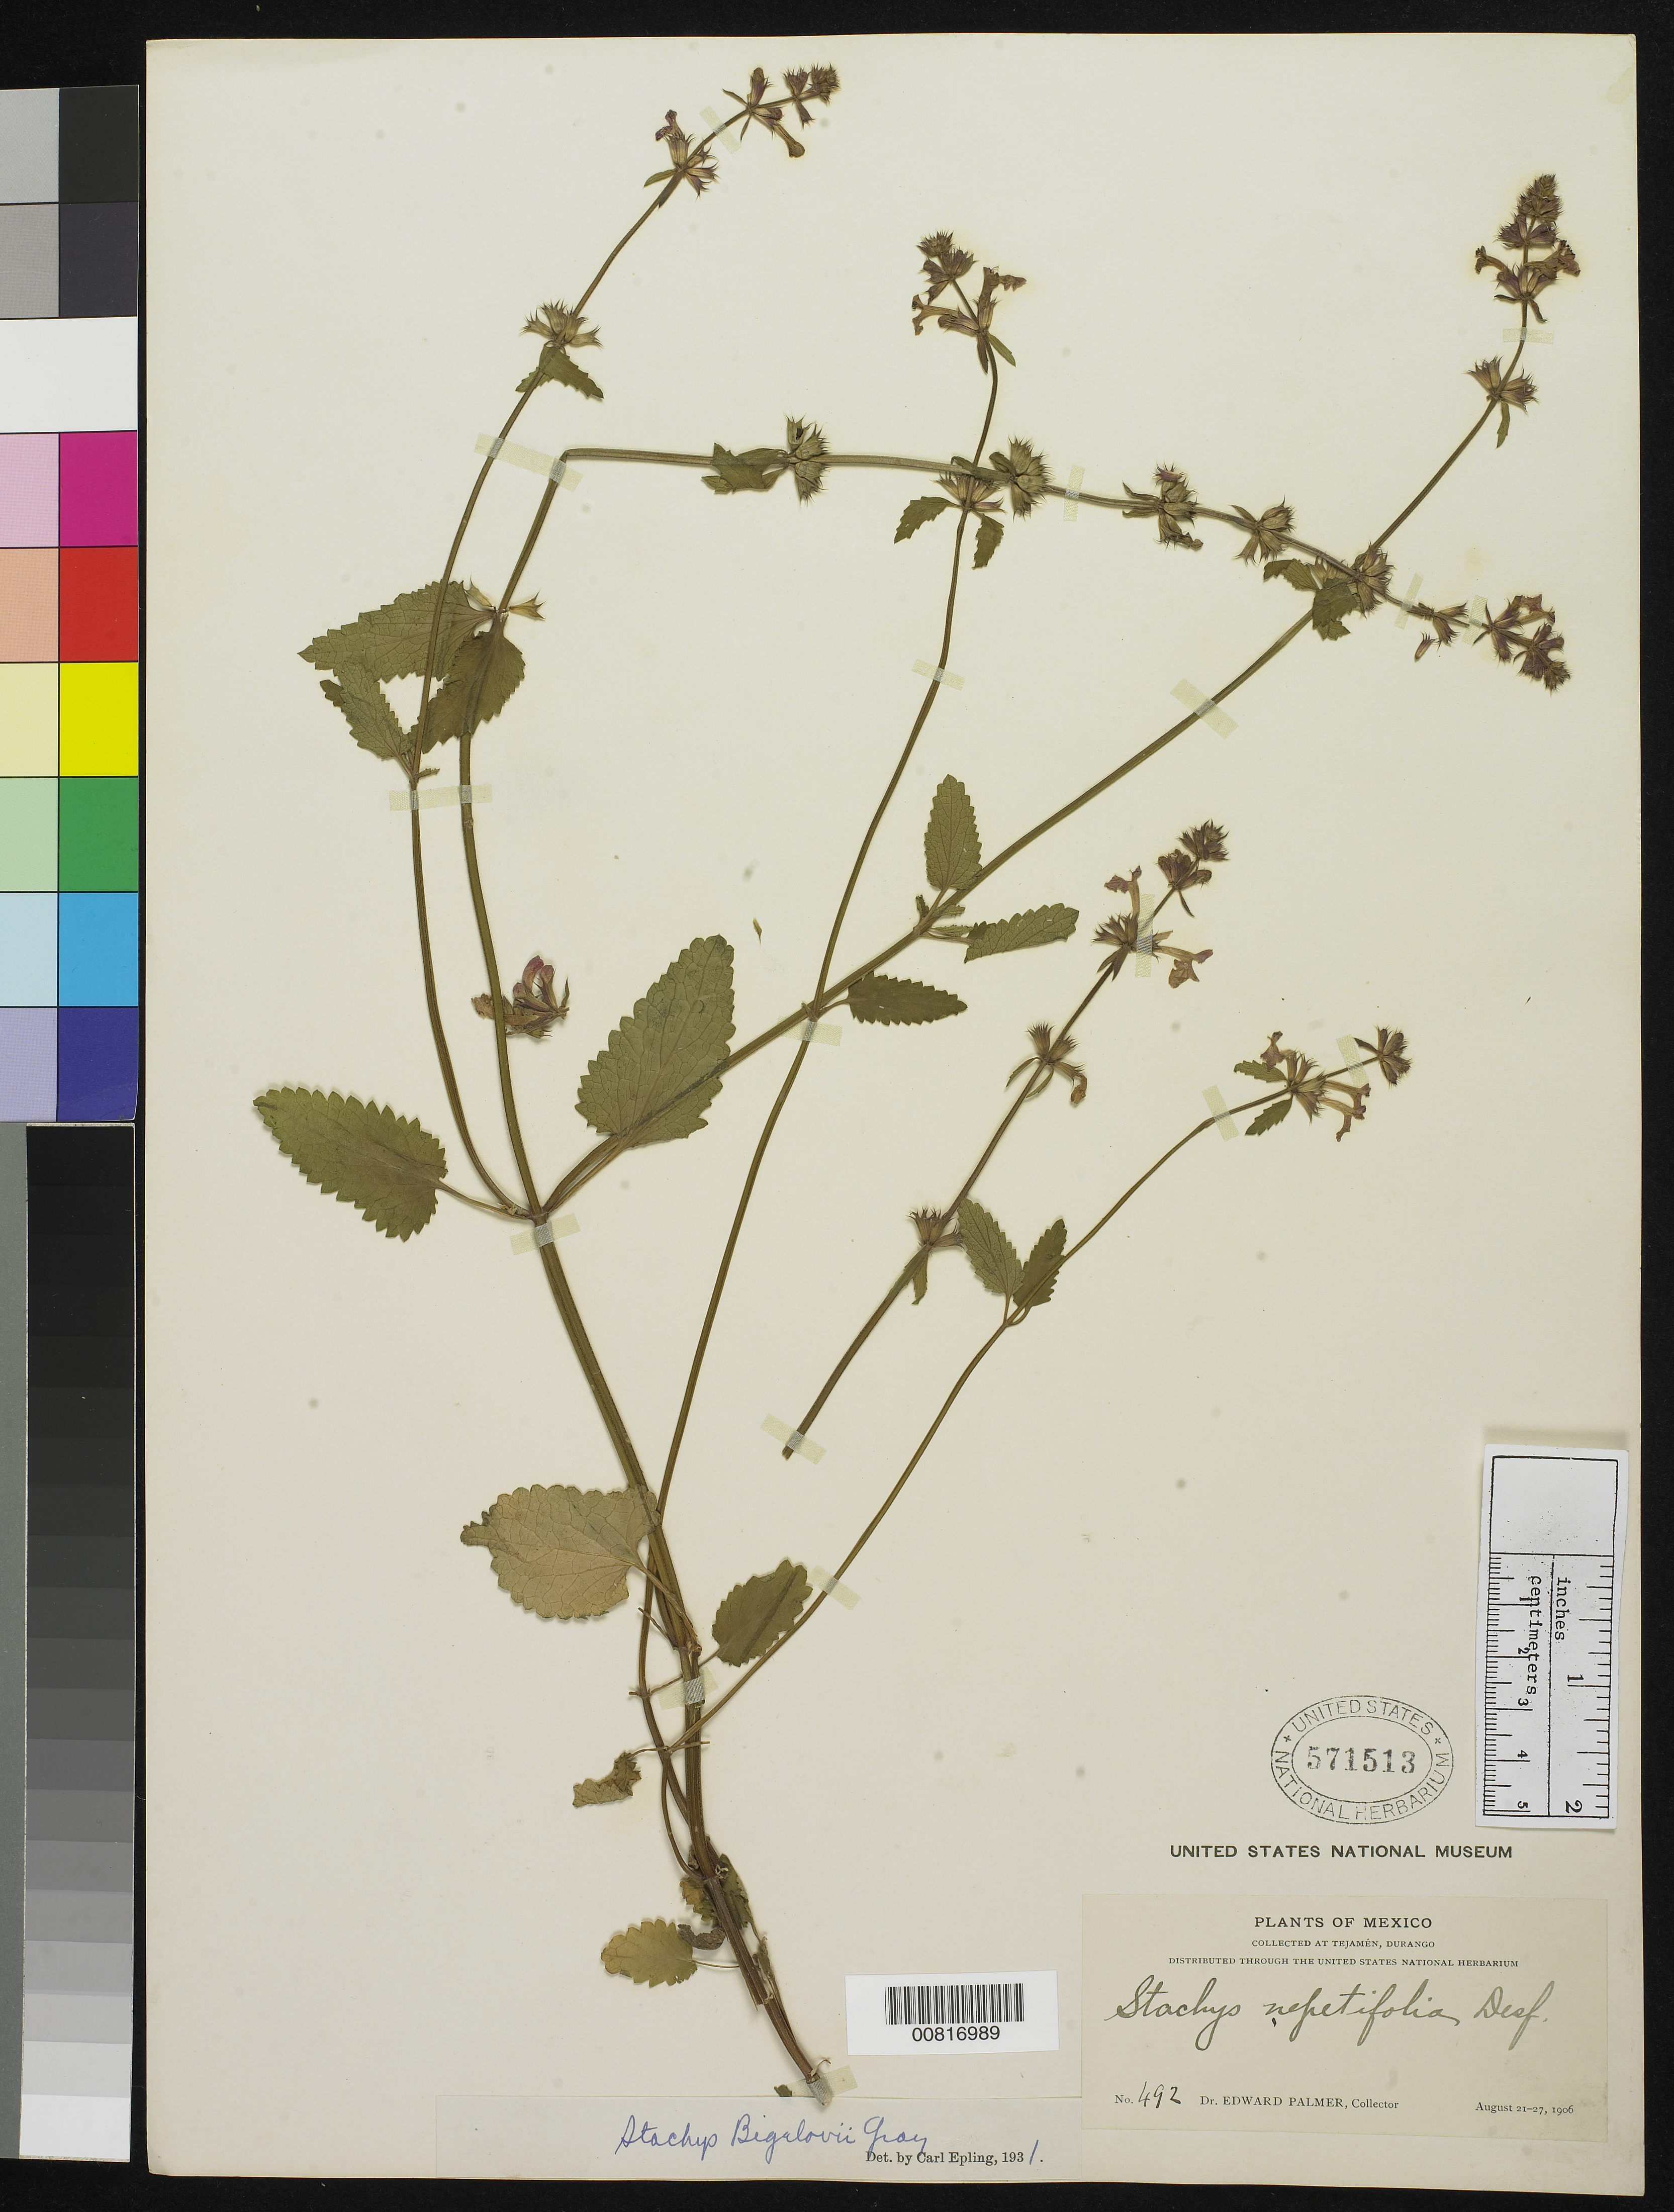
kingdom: Plantae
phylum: Tracheophyta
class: Magnoliopsida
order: Lamiales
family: Lamiaceae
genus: Stachys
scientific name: Stachys bigelovii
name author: A. Gray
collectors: E. Palmer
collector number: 492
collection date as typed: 21 Aug 1906 to 27 Aug 1906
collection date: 1906-08-21/1906-08-27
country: Mexico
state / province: Durango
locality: Tejamén, Durango.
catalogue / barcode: US 571513